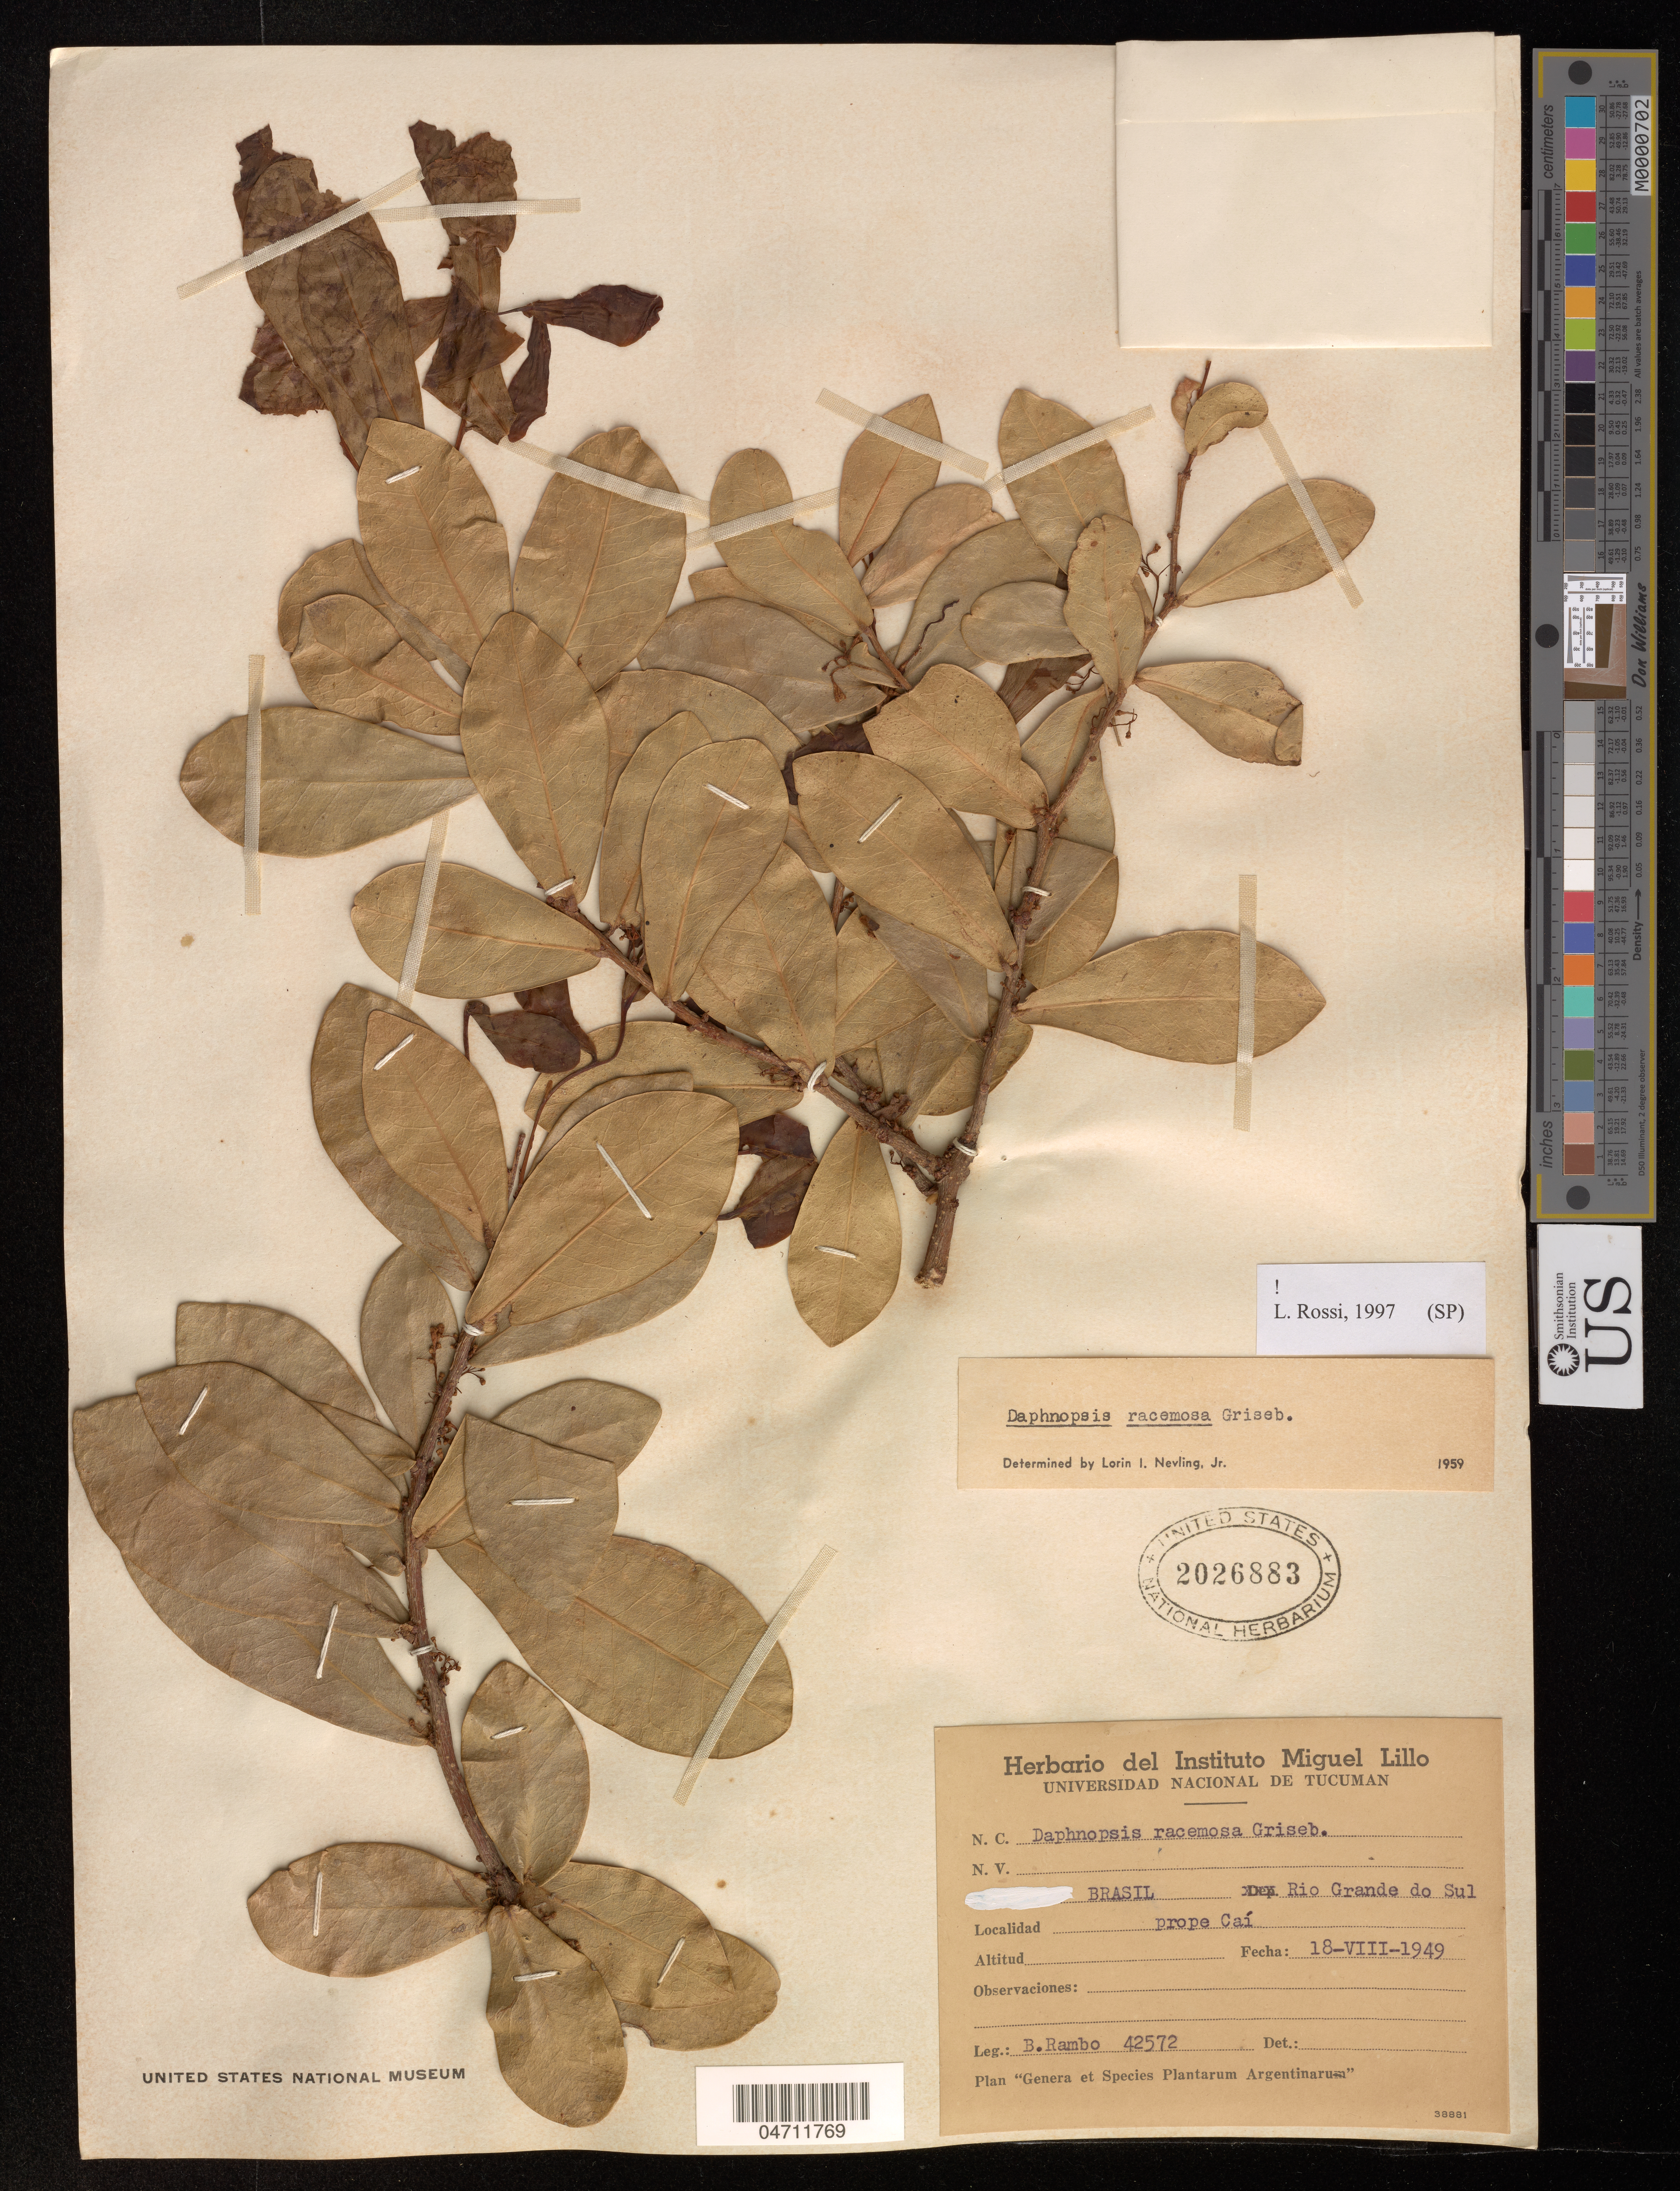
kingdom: Plantae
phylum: Tracheophyta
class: Magnoliopsida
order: Malvales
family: Thymelaeaceae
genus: Daphnopsis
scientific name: Daphnopsis racemosa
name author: Griseb.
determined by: Rossi, L.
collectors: R. Rambo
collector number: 42572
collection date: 1949-08-18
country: Brazil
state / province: Rio Grande do Sul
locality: prope Cai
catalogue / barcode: US 2026883